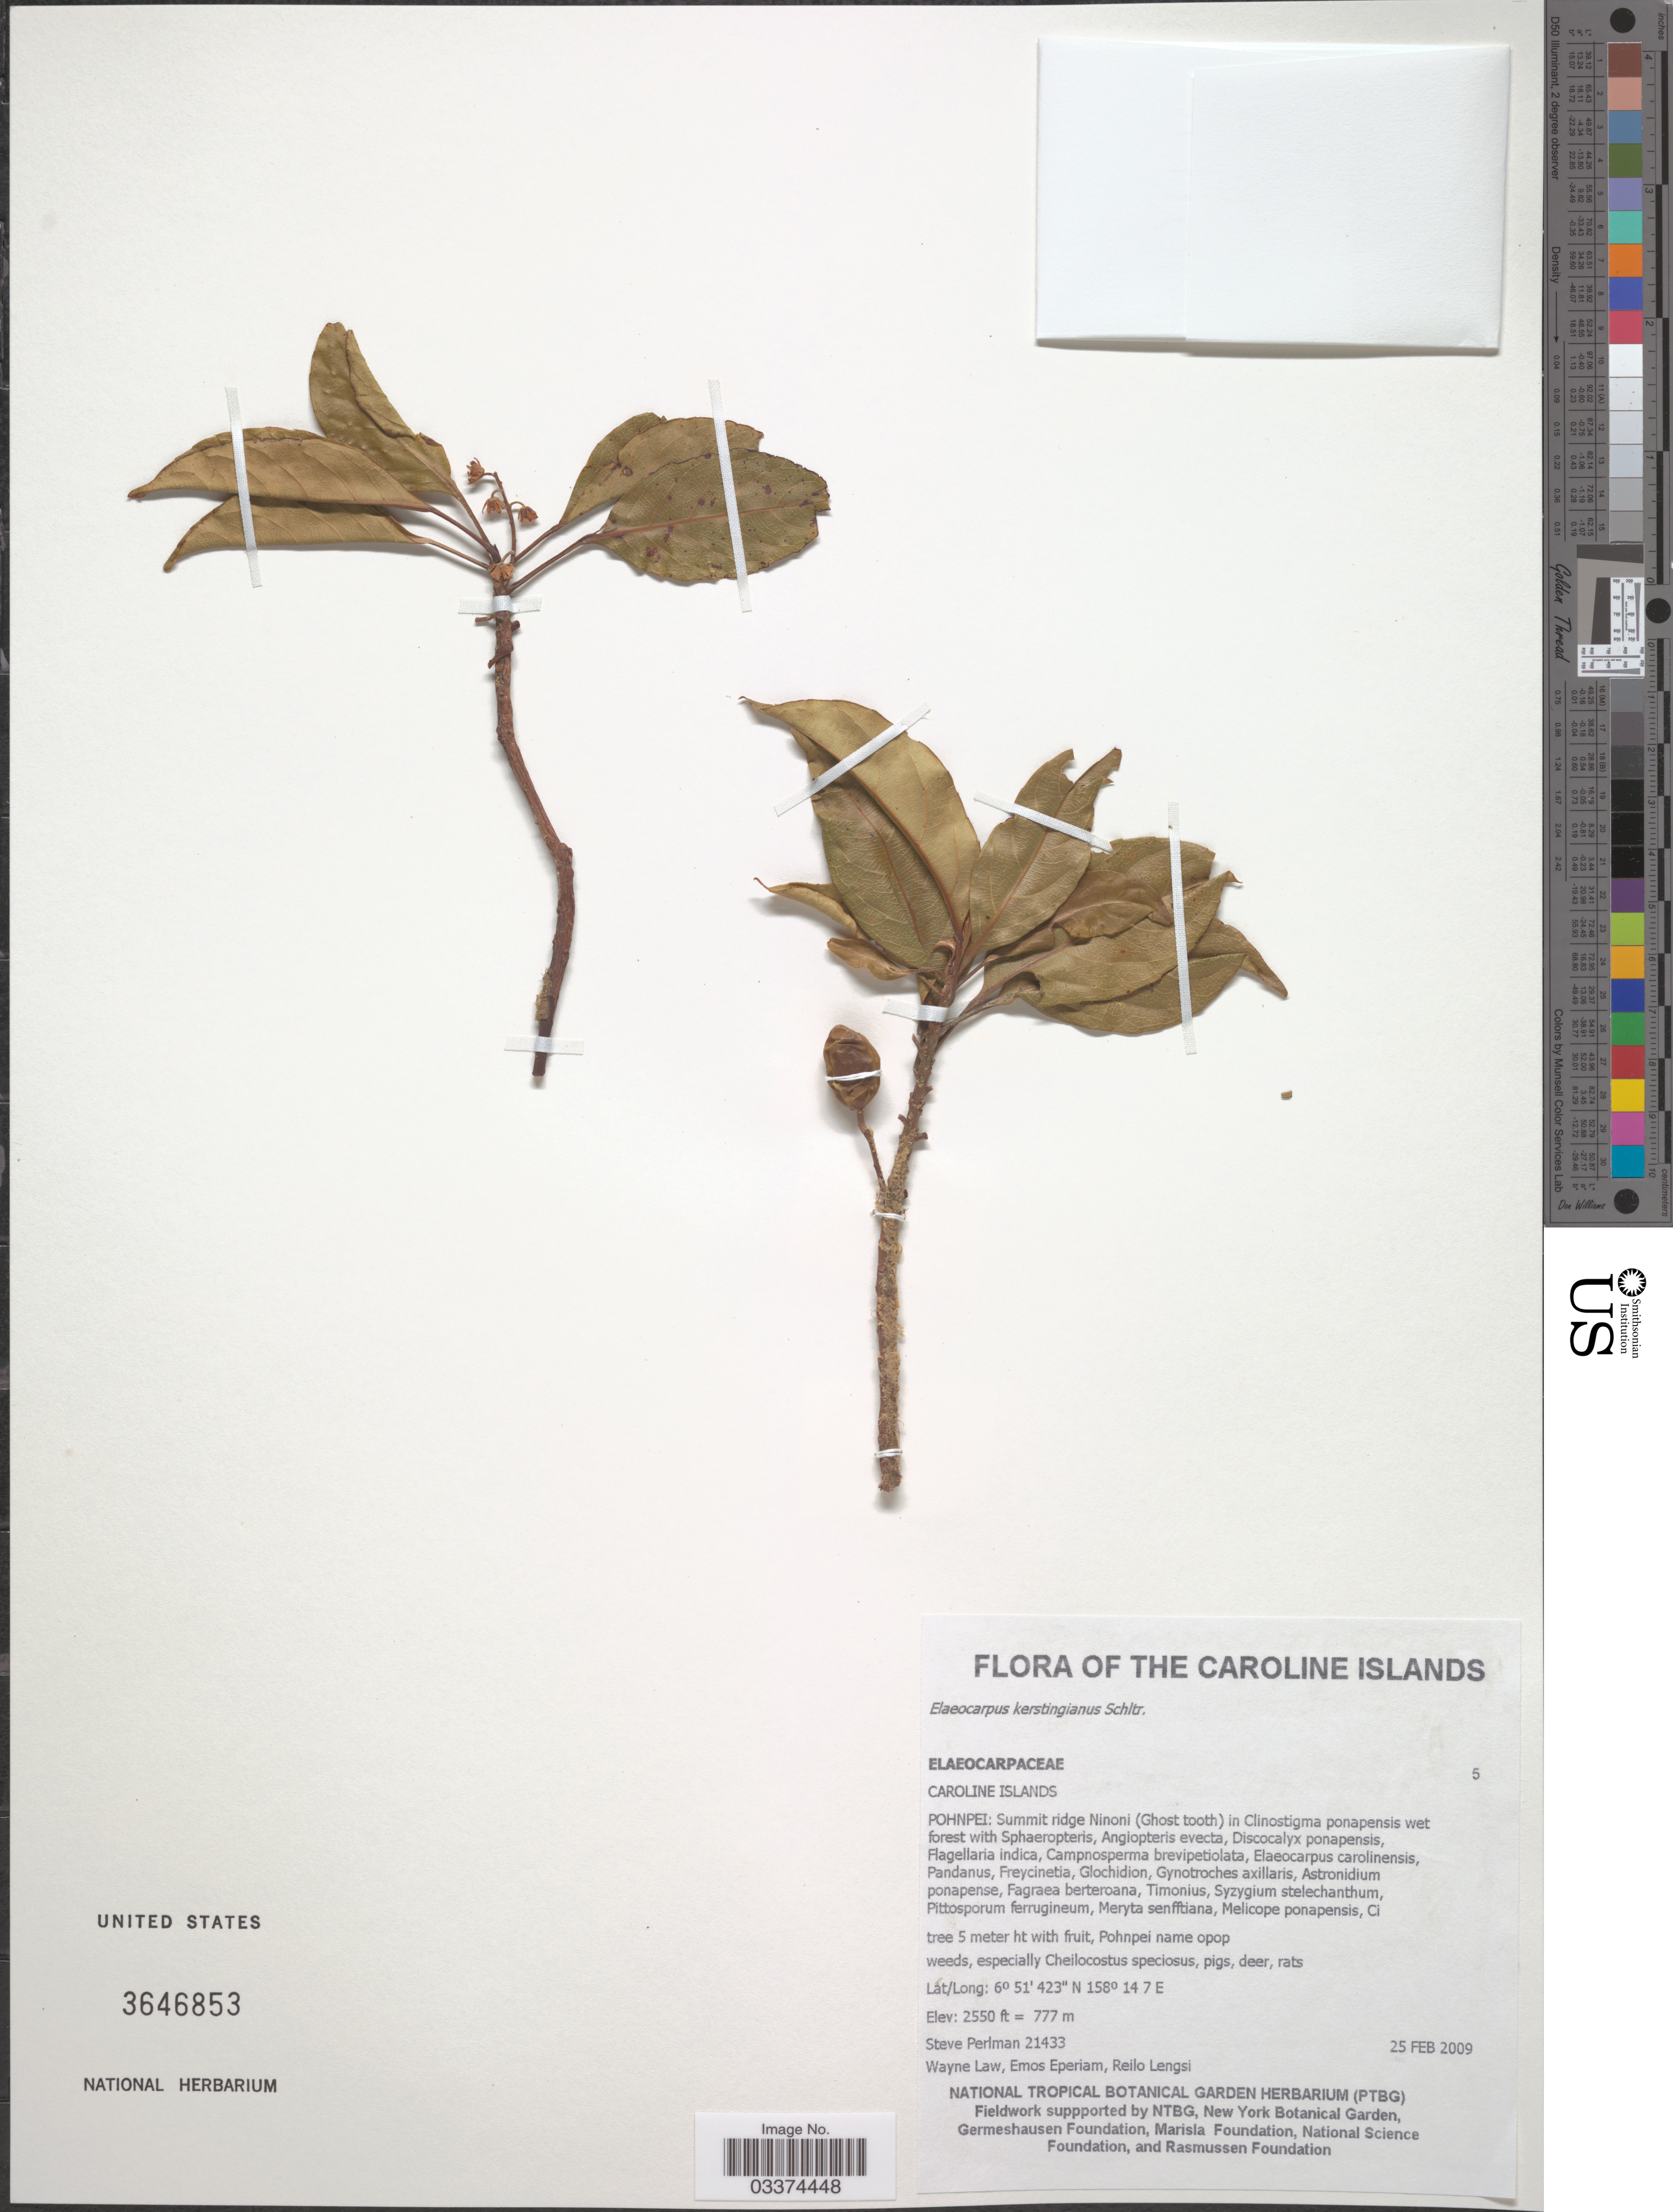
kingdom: Plantae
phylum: Tracheophyta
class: Magnoliopsida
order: Oxalidales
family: Elaeocarpaceae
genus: Elaeocarpus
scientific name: Elaeocarpus kerstingiana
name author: Schltr.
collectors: S. Perlman, W. Law, E. Eperiam & R. Lengsi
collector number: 21433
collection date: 2009-02-25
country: Micronesia, Federated States of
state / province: Pohnpei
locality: The Caroline Islands, Pohnpei: Summit ridge Ninoni (Ghost tooth).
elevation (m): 777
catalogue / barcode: US 3646853